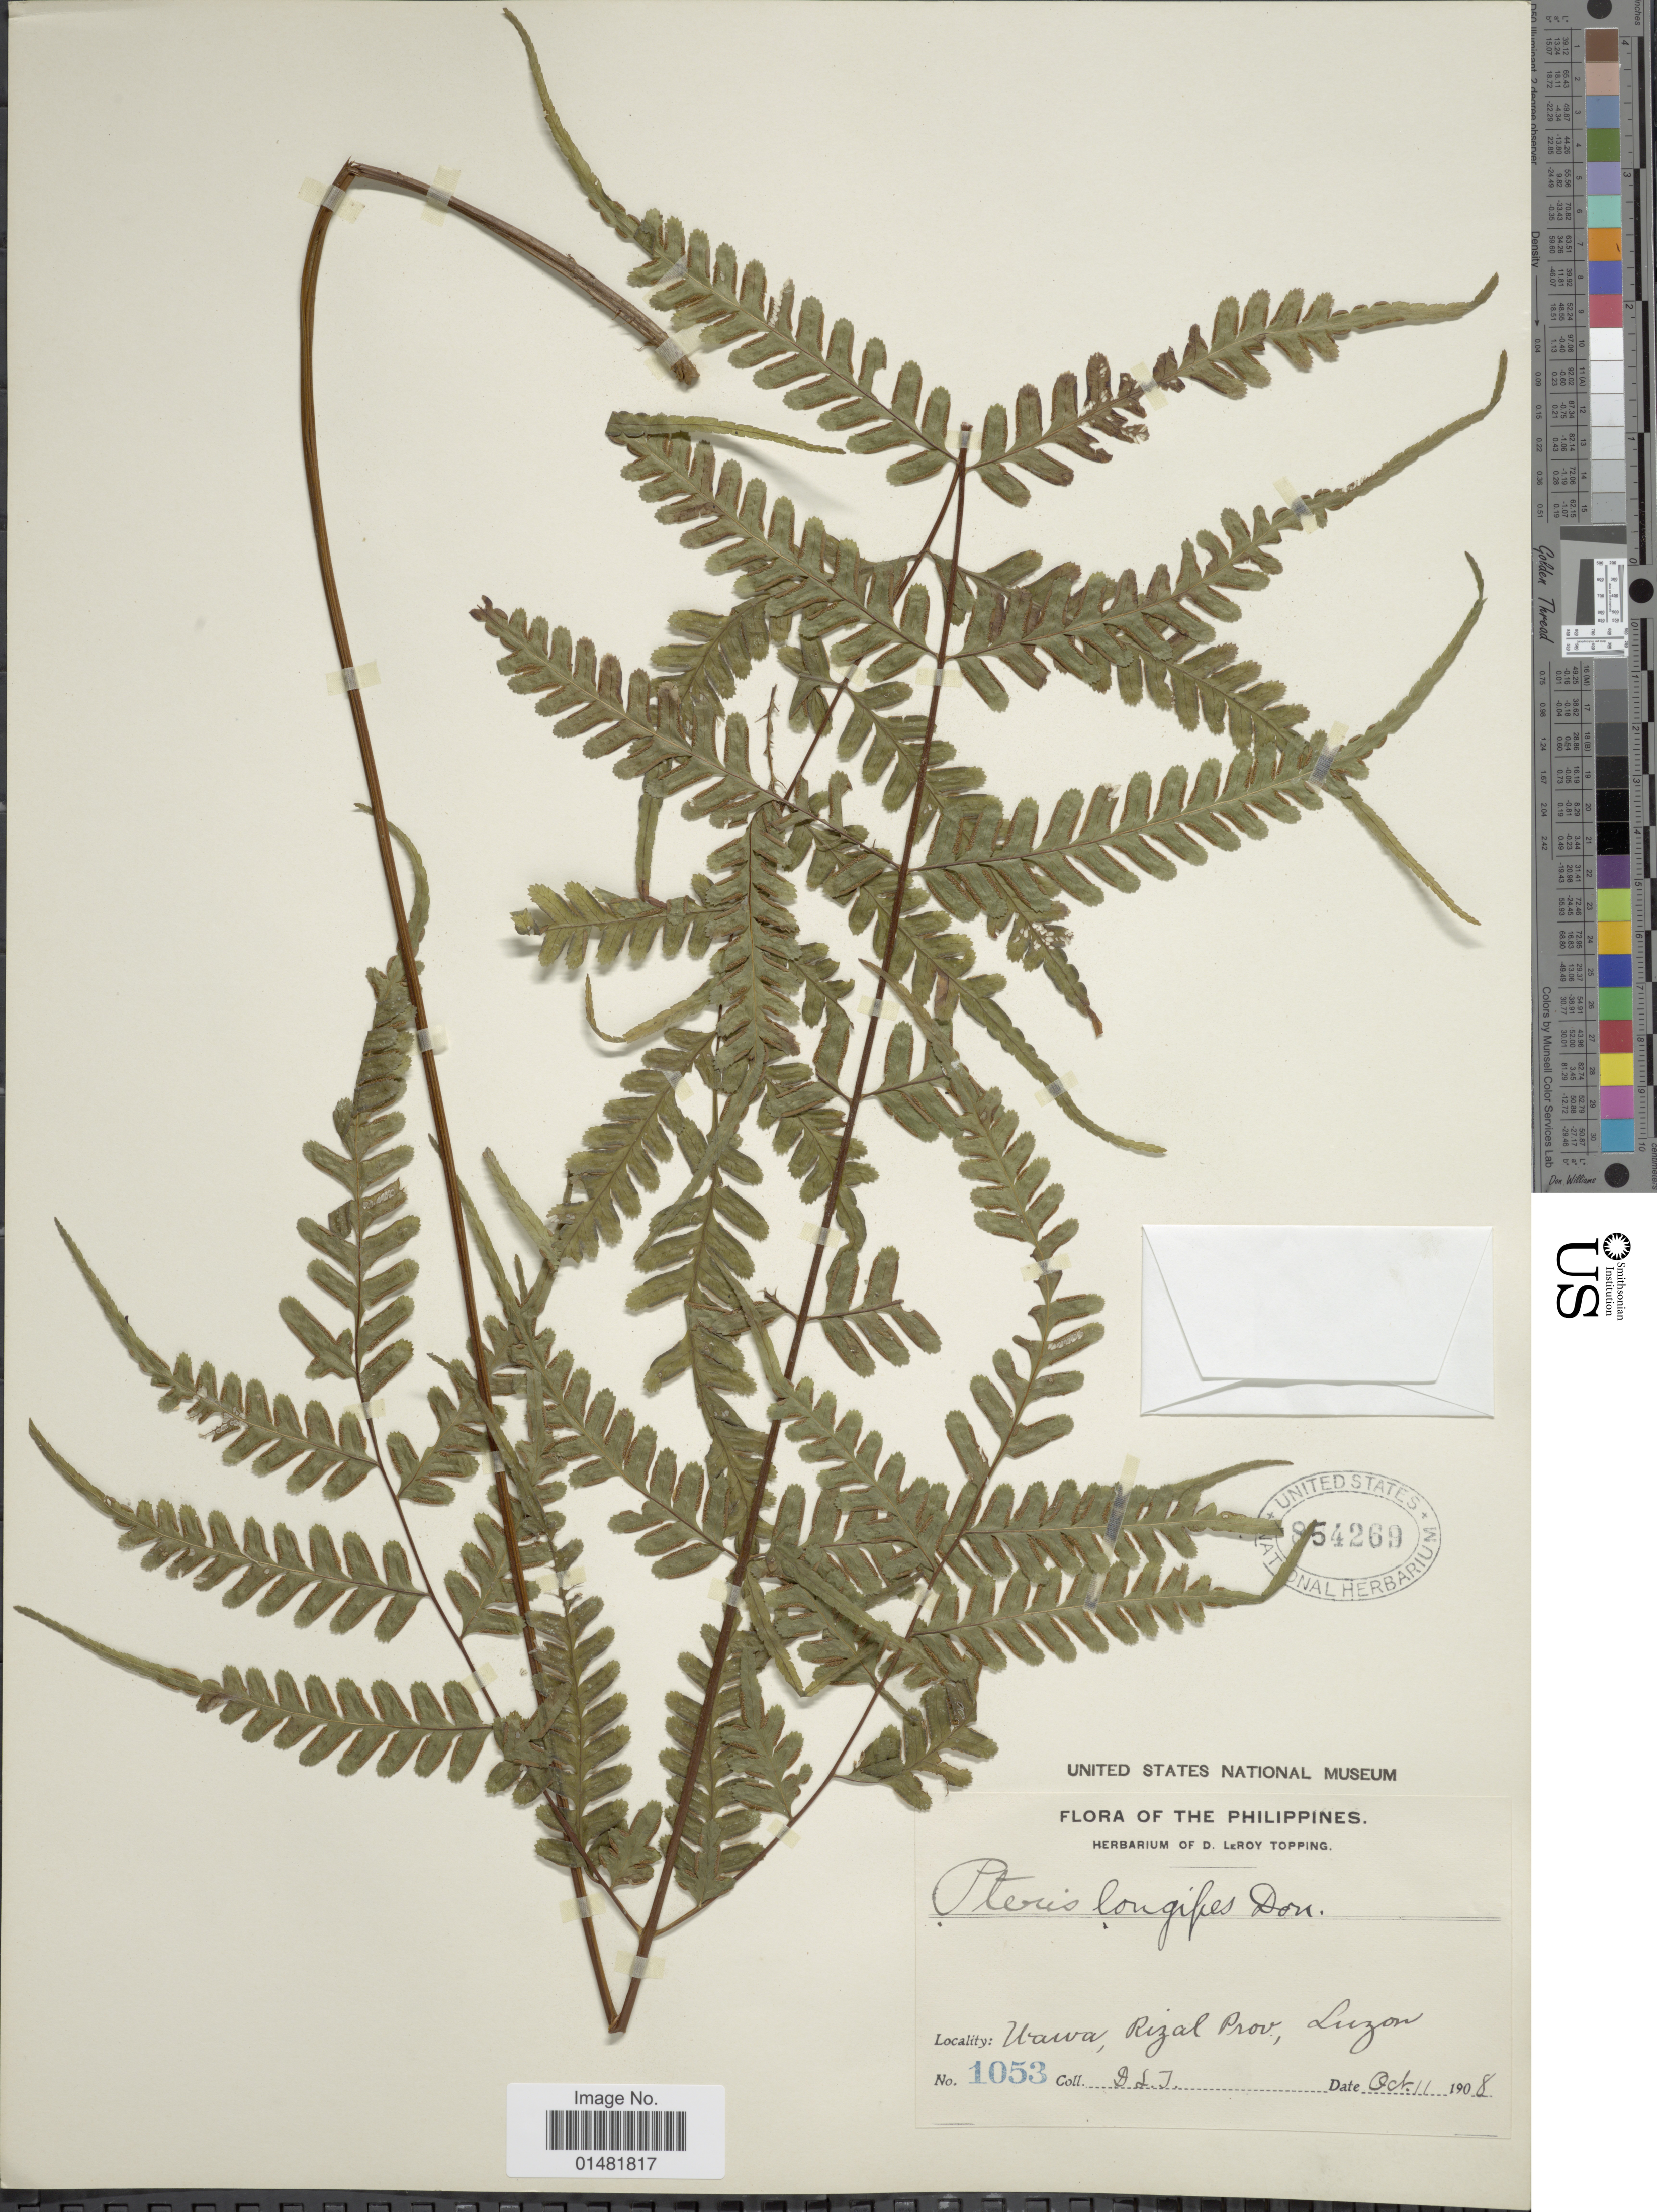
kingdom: Plantae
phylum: Tracheophyta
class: Polypodiopsida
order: Polypodiales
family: Pteridaceae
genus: Pteris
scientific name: Pteris longipes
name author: D. Don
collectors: D. L. Topping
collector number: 1053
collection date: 1908-10-11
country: Philippines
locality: Ibawa, Rizal Prov., Luzon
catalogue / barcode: US 854269